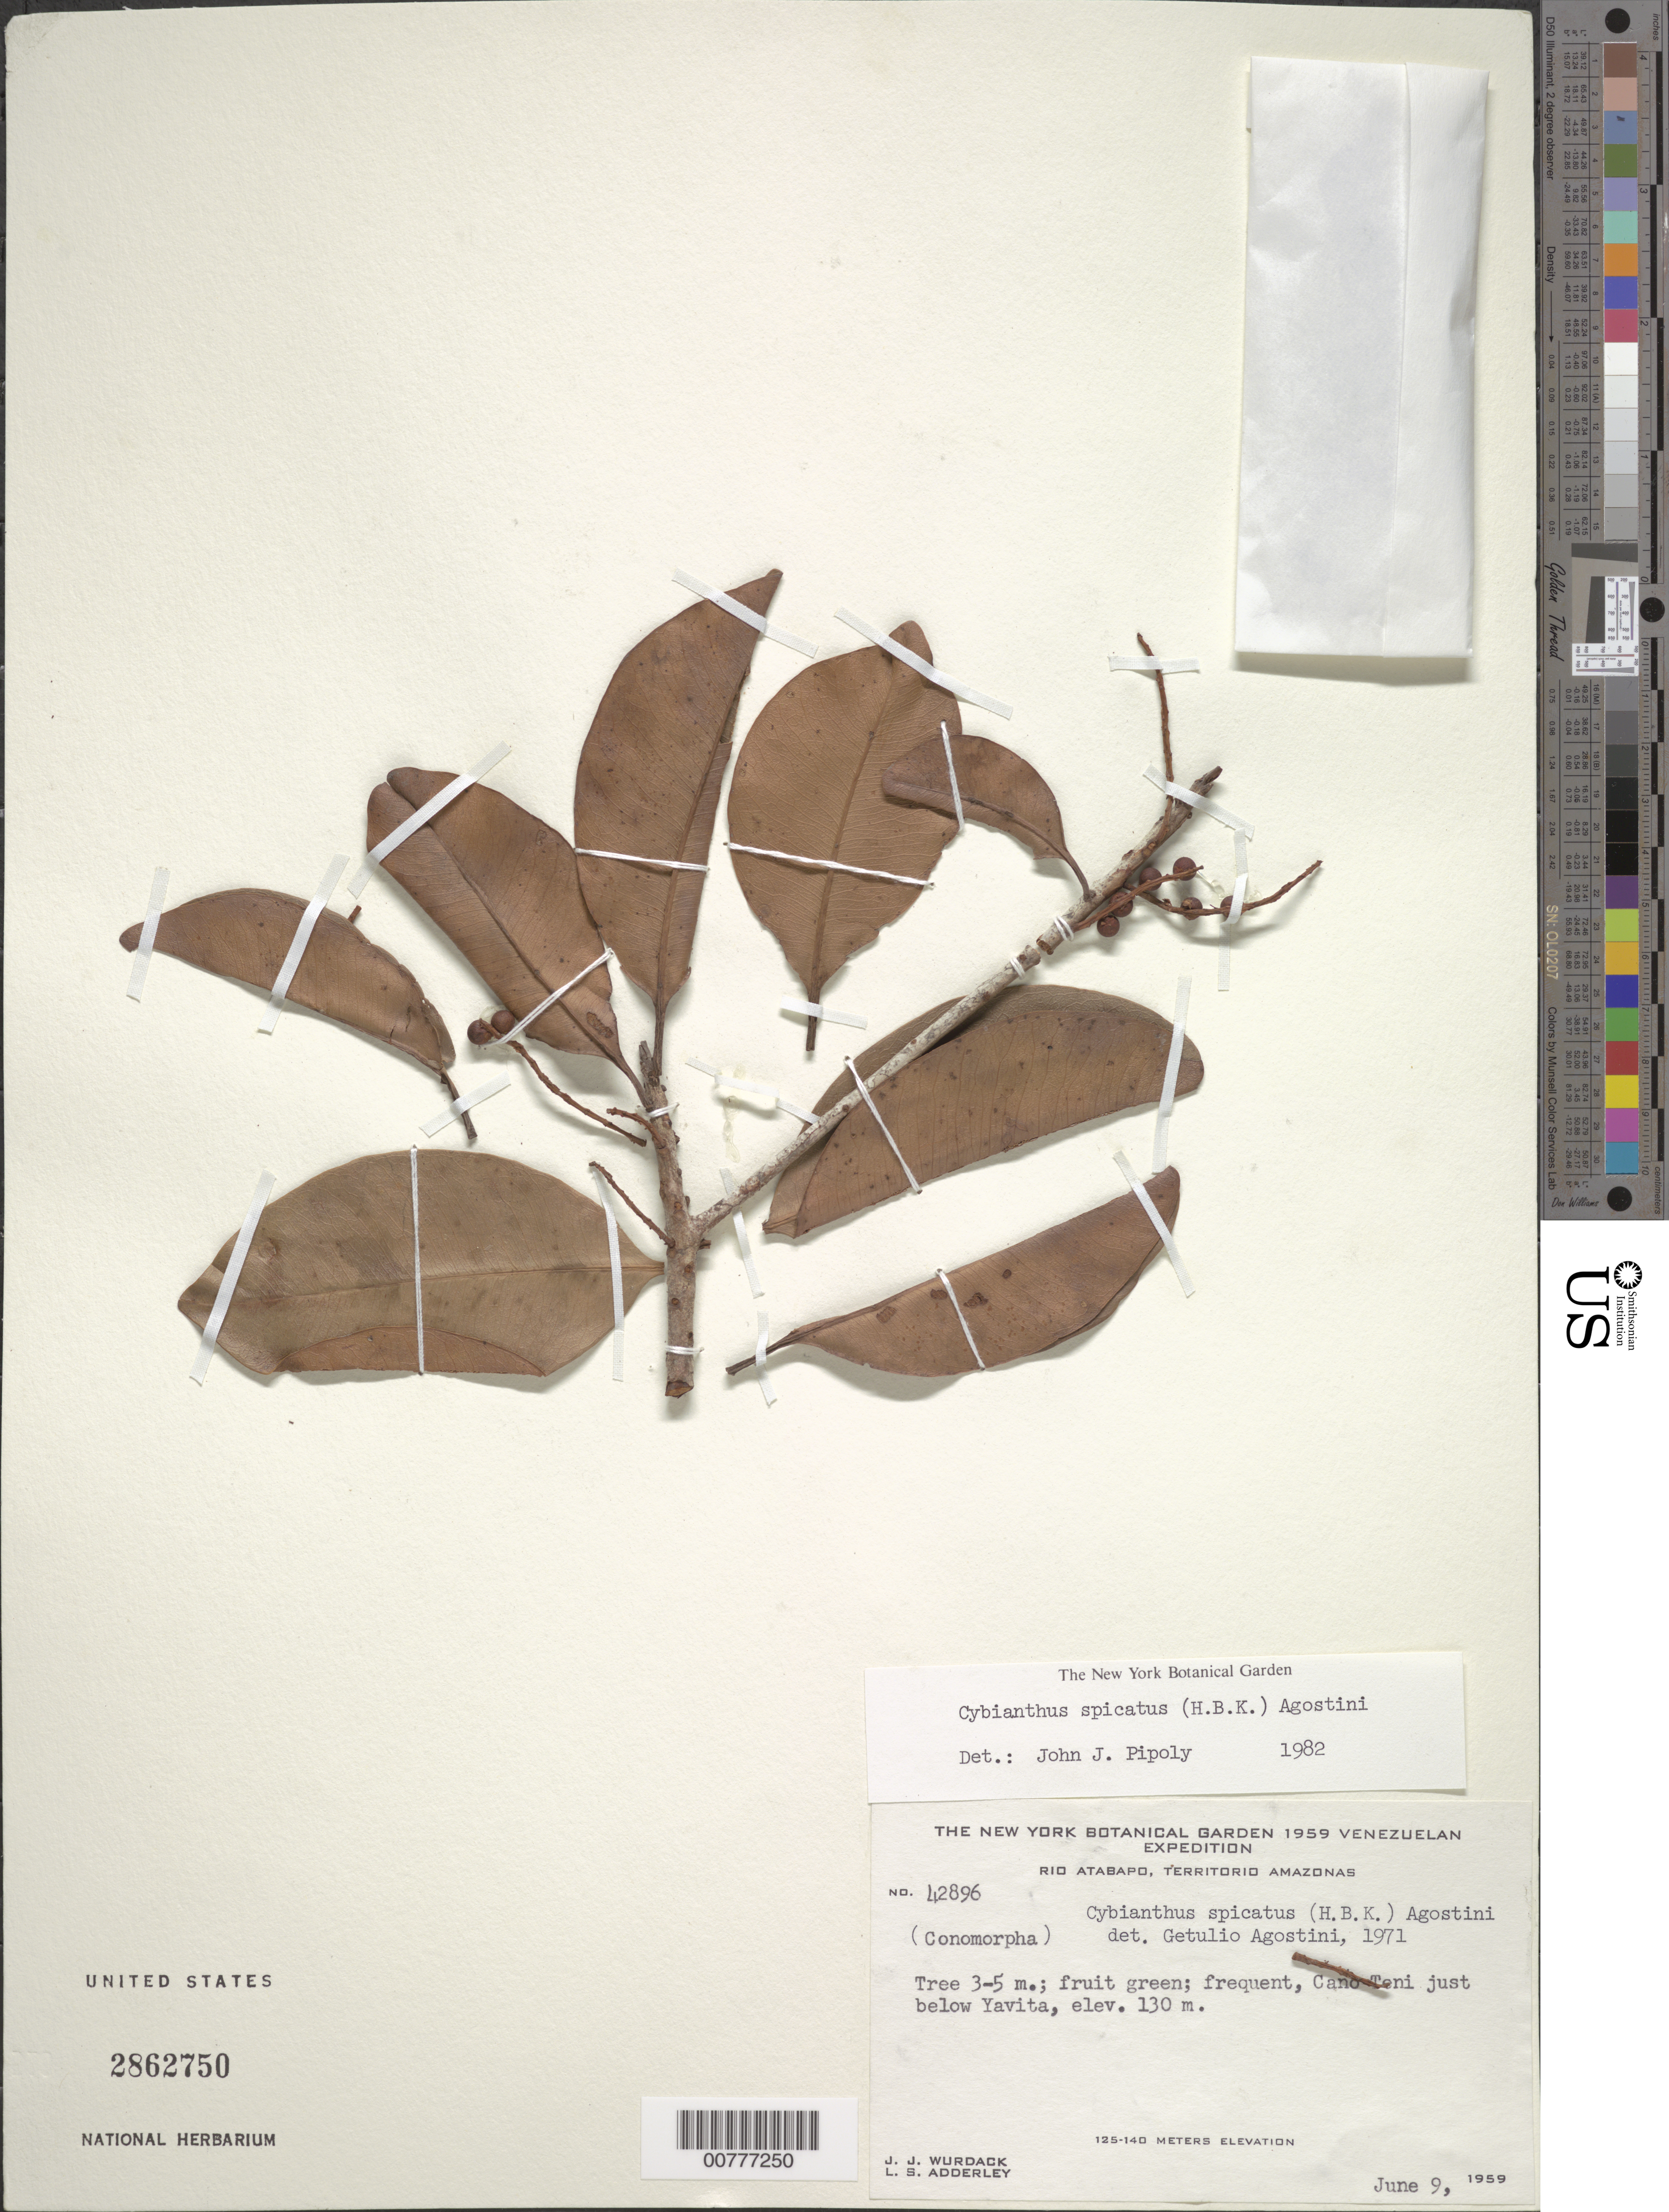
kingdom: Plantae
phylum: Tracheophyta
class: Magnoliopsida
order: Ericales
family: Primulaceae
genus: Cybianthus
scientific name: Cybianthus spicatus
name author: (Kunth) G. Agostini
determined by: Pipoly, J. J., III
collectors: J. J. Wurdack & L. S. Adderley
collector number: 42896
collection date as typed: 9-Jun-59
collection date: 1959-06-09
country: Venezuela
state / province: Amazonas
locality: Río Atabapo, Yavita-Pimichin trail near Yavita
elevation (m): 125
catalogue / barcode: US 2862750